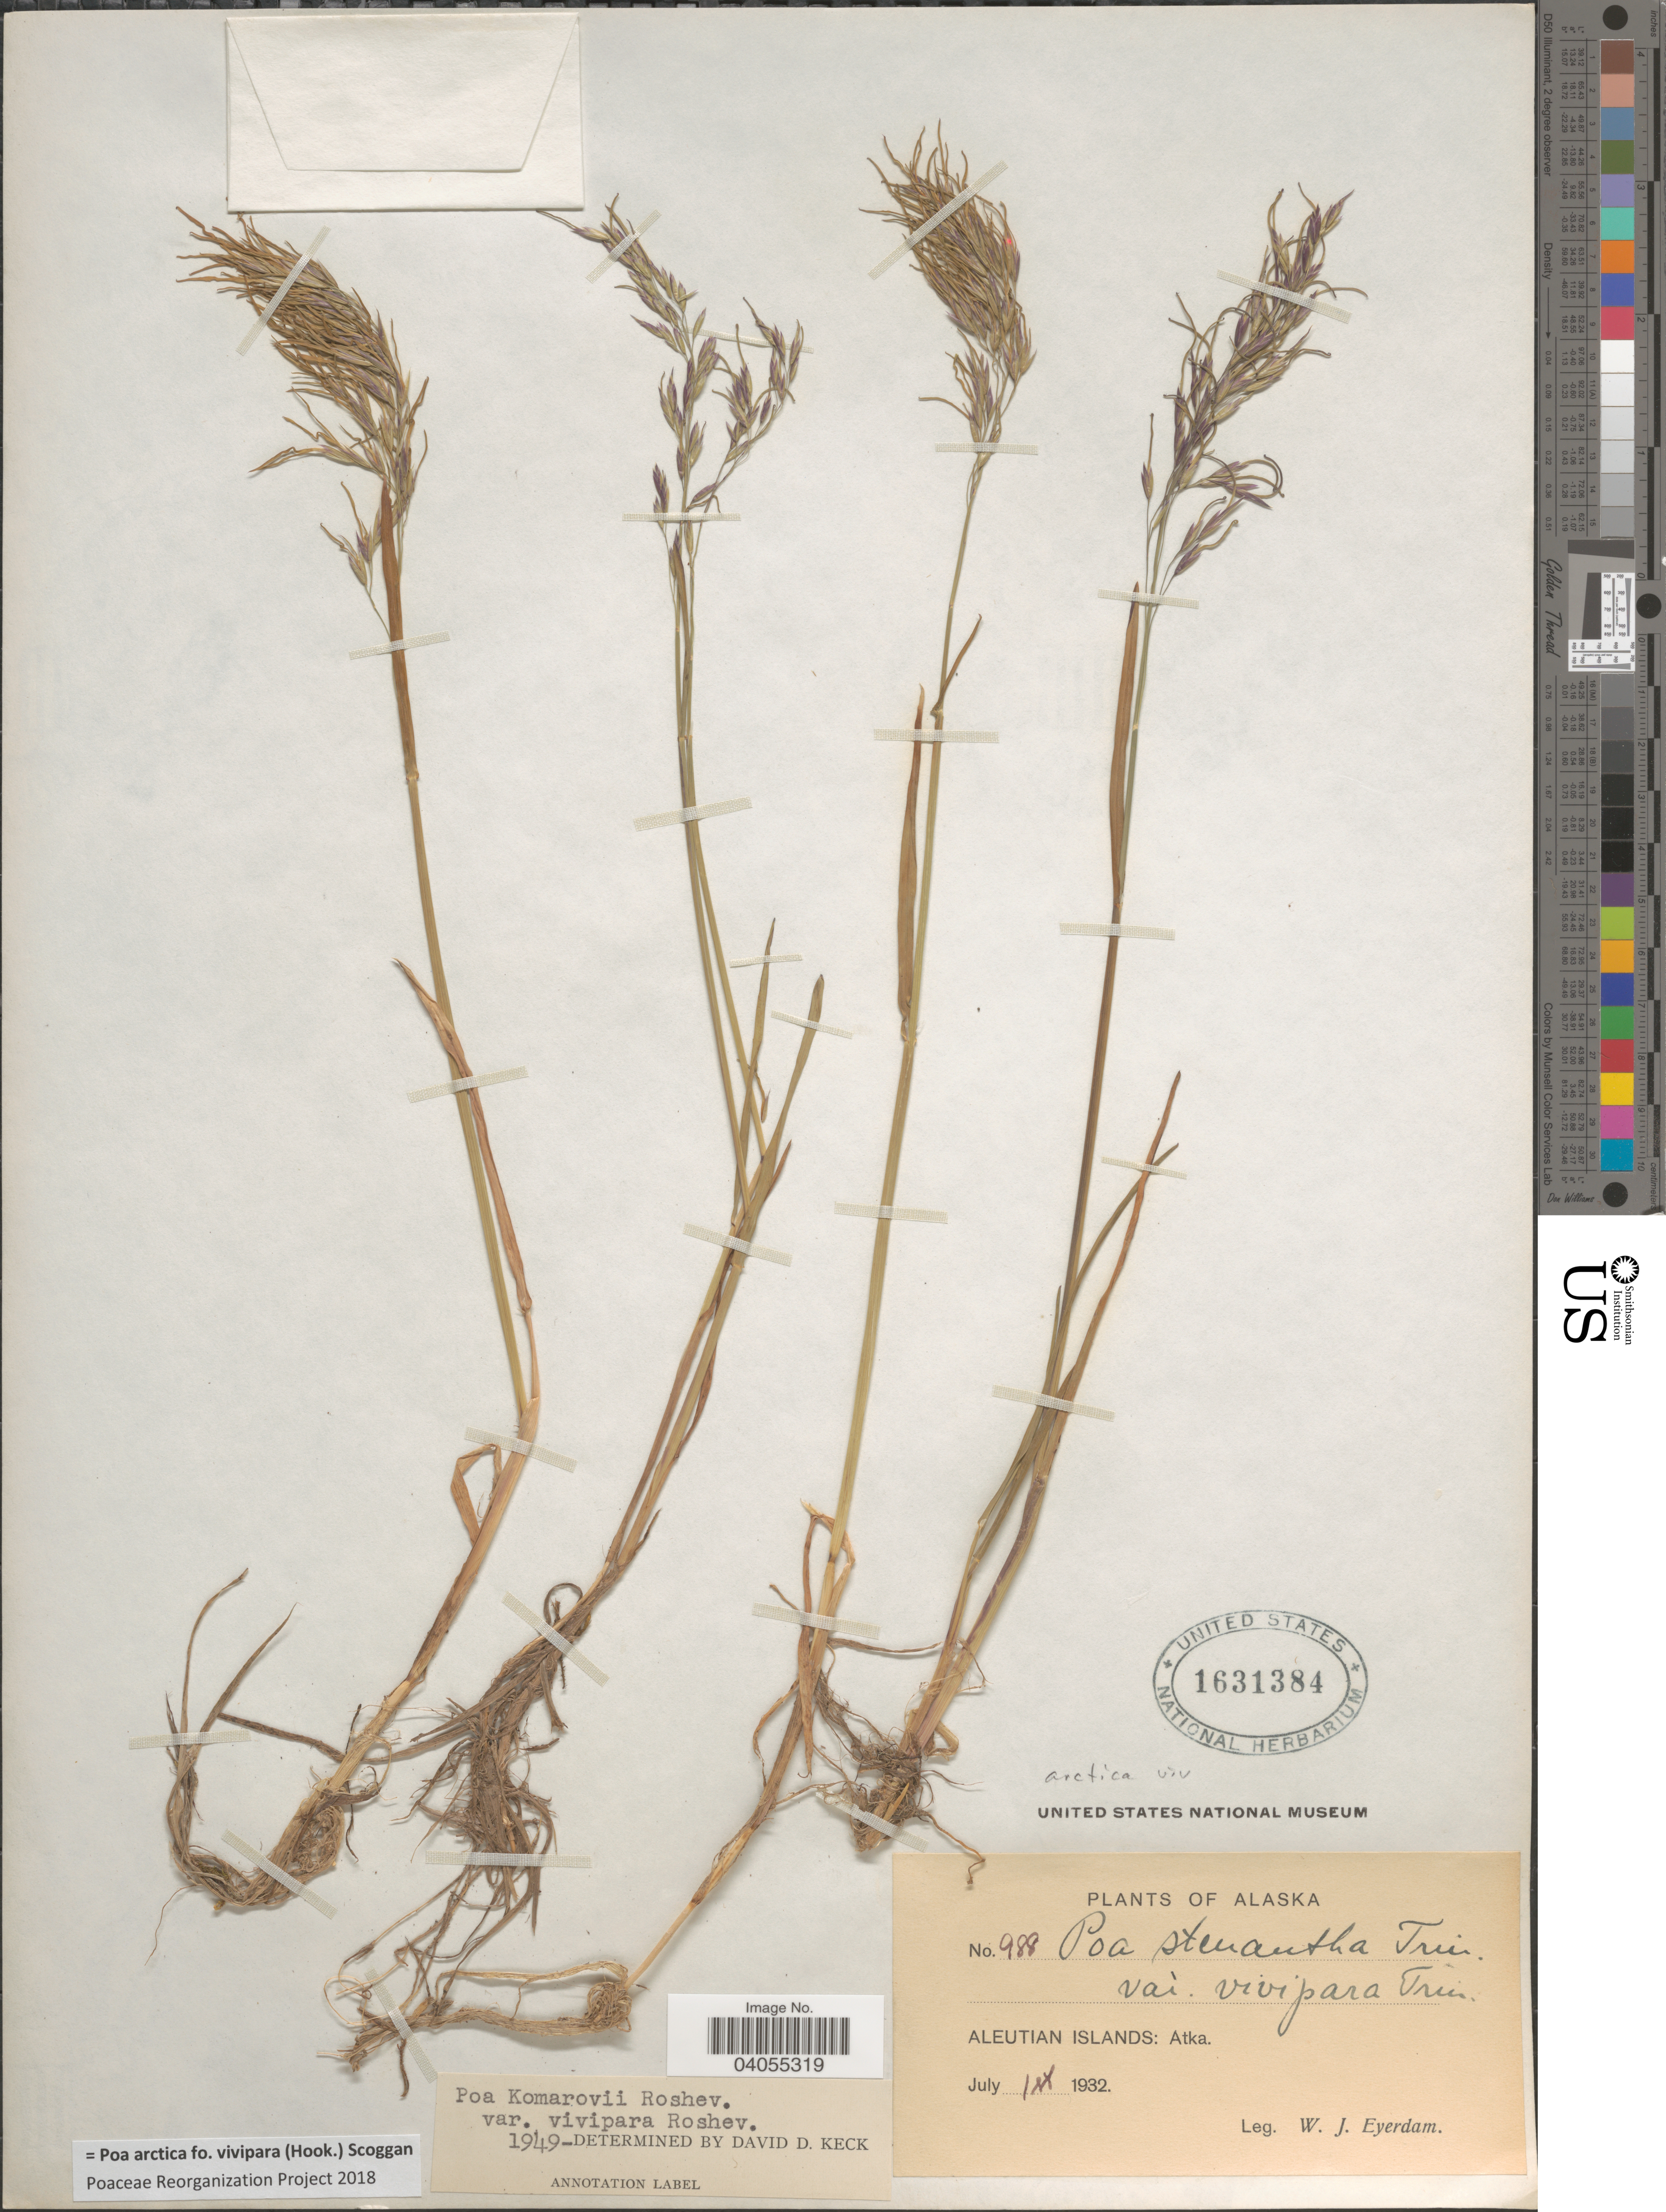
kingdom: Plantae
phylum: Tracheophyta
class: Liliopsida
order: Poales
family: Poaceae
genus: Poa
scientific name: Poa arctica f. vivipara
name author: (Hook.) Scoggan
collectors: W. J. Eyerdam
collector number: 988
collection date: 1932-07-01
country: United States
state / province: Alaska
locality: Aleutian Islands: Atka.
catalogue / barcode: US 1631384